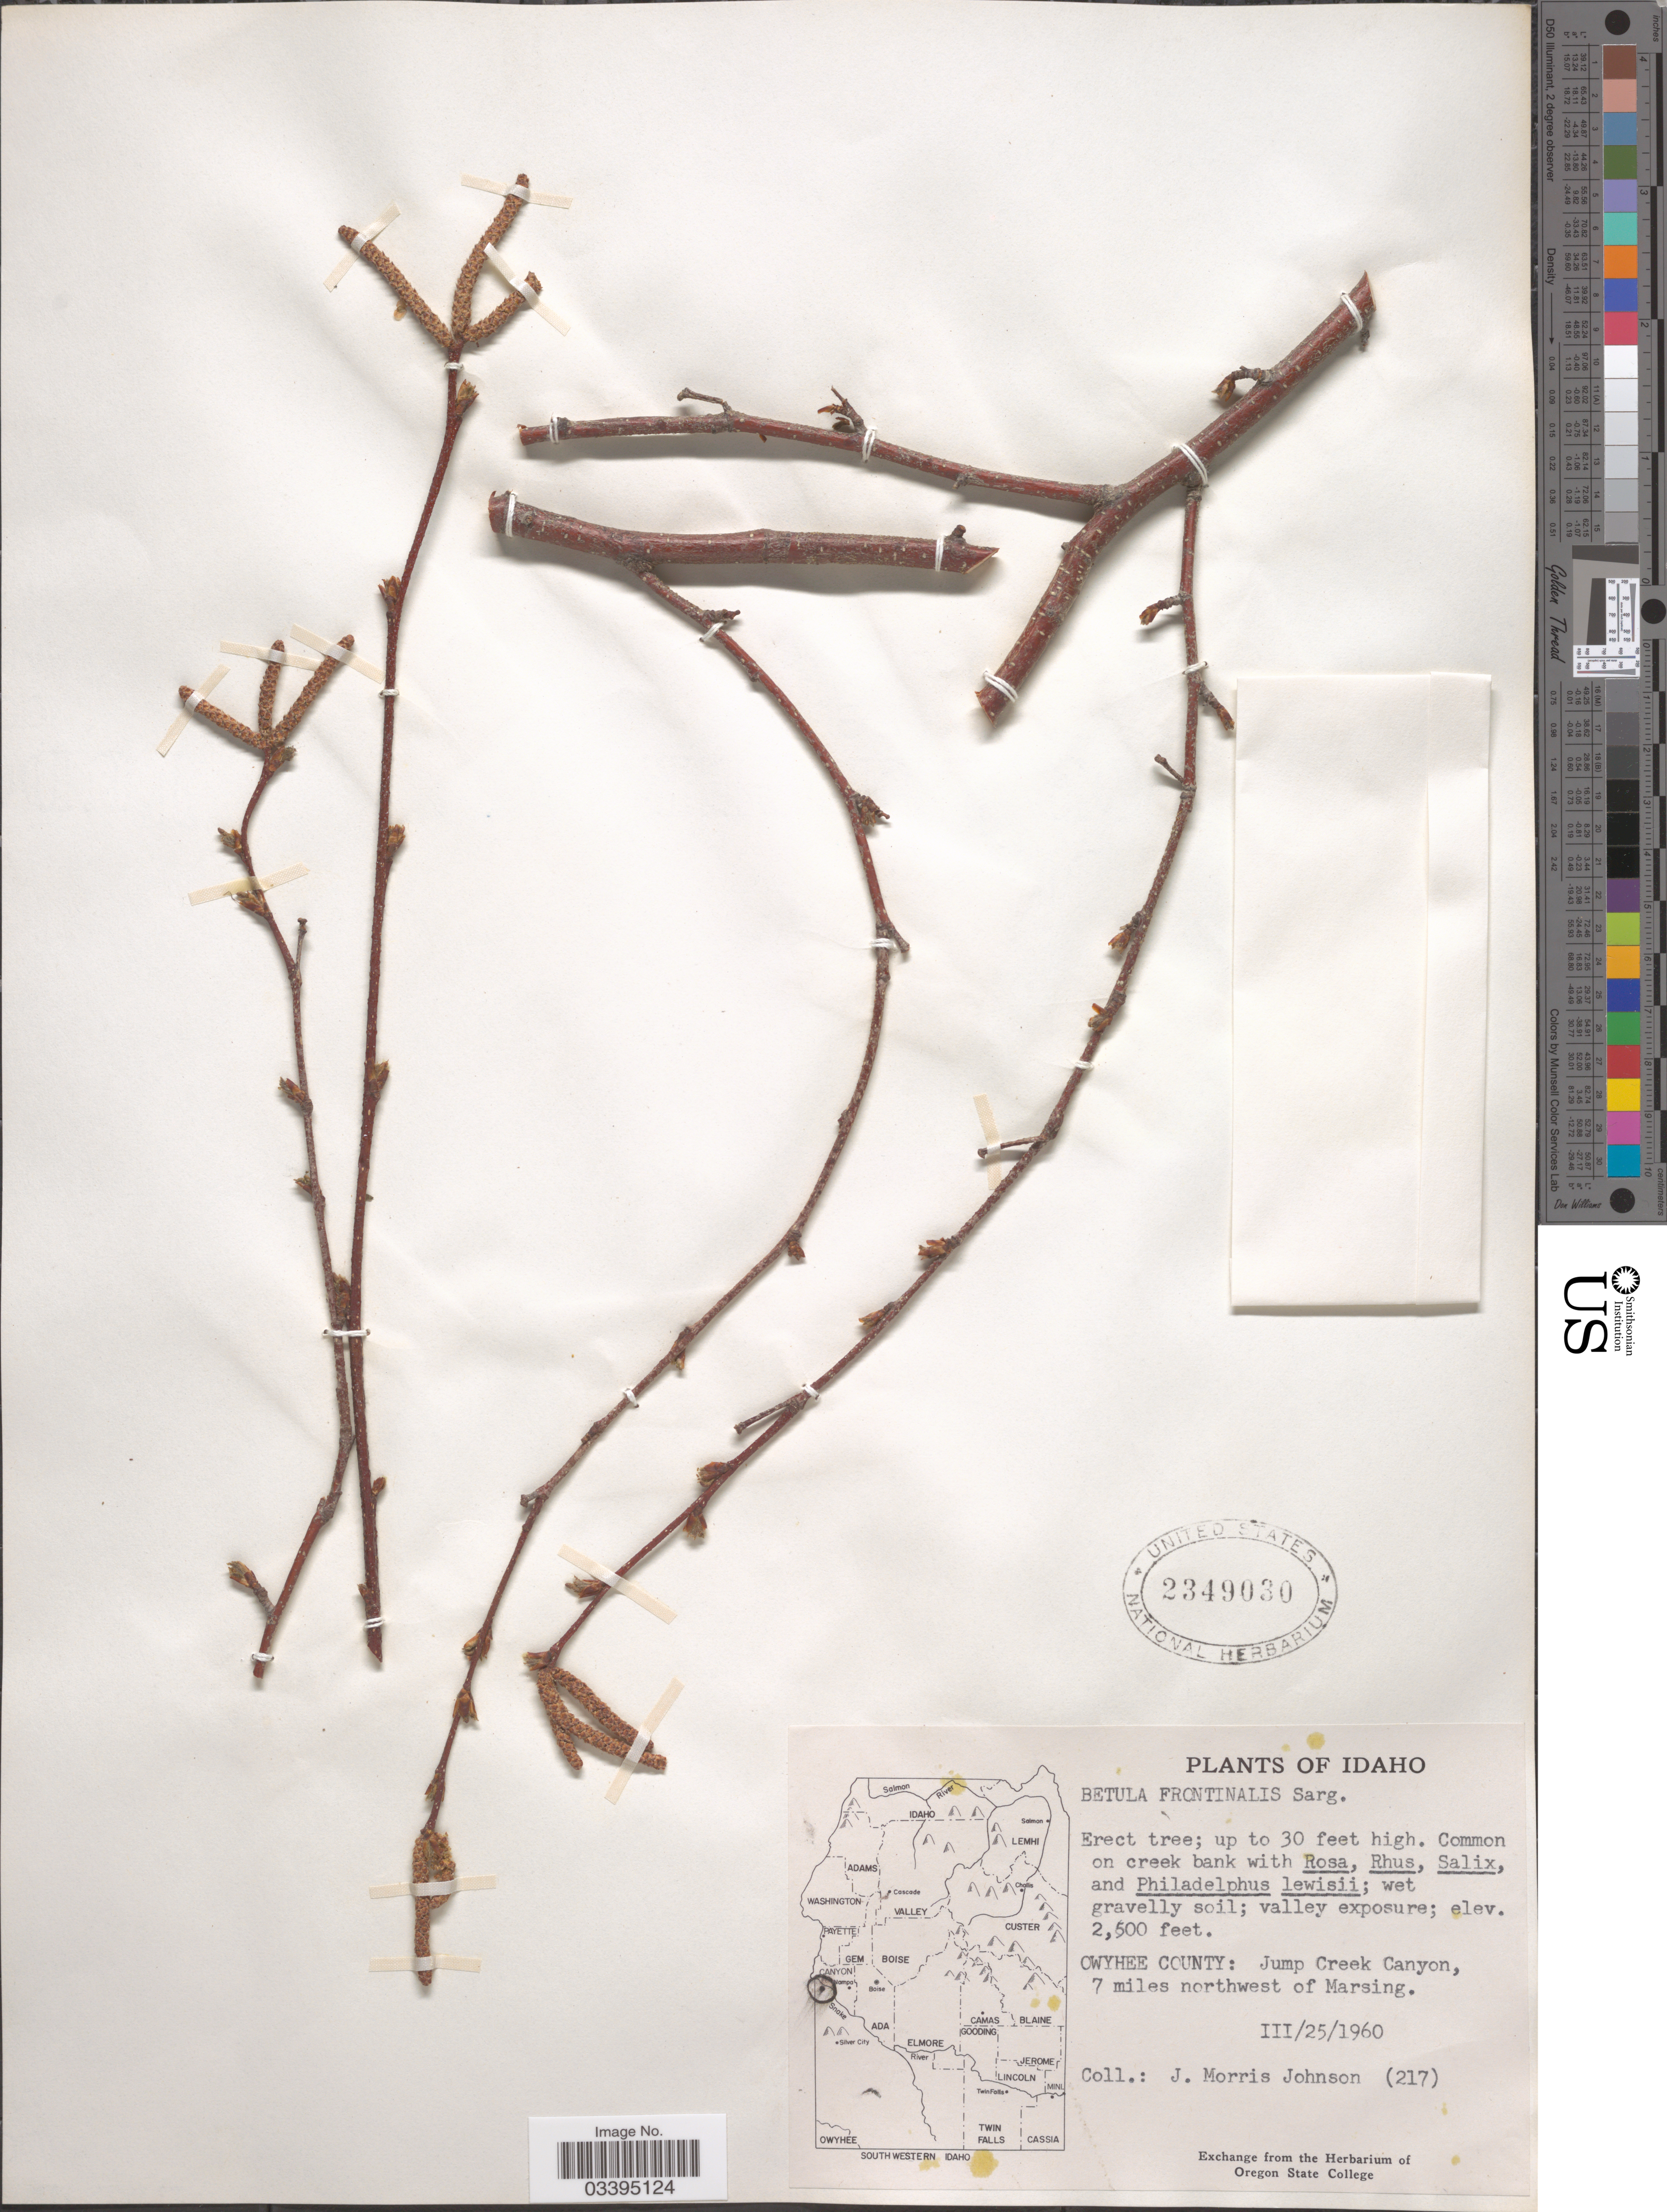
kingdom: Plantae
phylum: Tracheophyta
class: Magnoliopsida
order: Fagales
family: Betulaceae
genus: Betula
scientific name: Betula fontinalis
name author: Sarg.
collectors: J. M. Johnson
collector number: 217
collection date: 1960-03-25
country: United States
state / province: Idaho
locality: Owyhee County: Jump Creek Canyon, 7 miles northwest of Marsing.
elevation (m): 762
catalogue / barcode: US 2349030